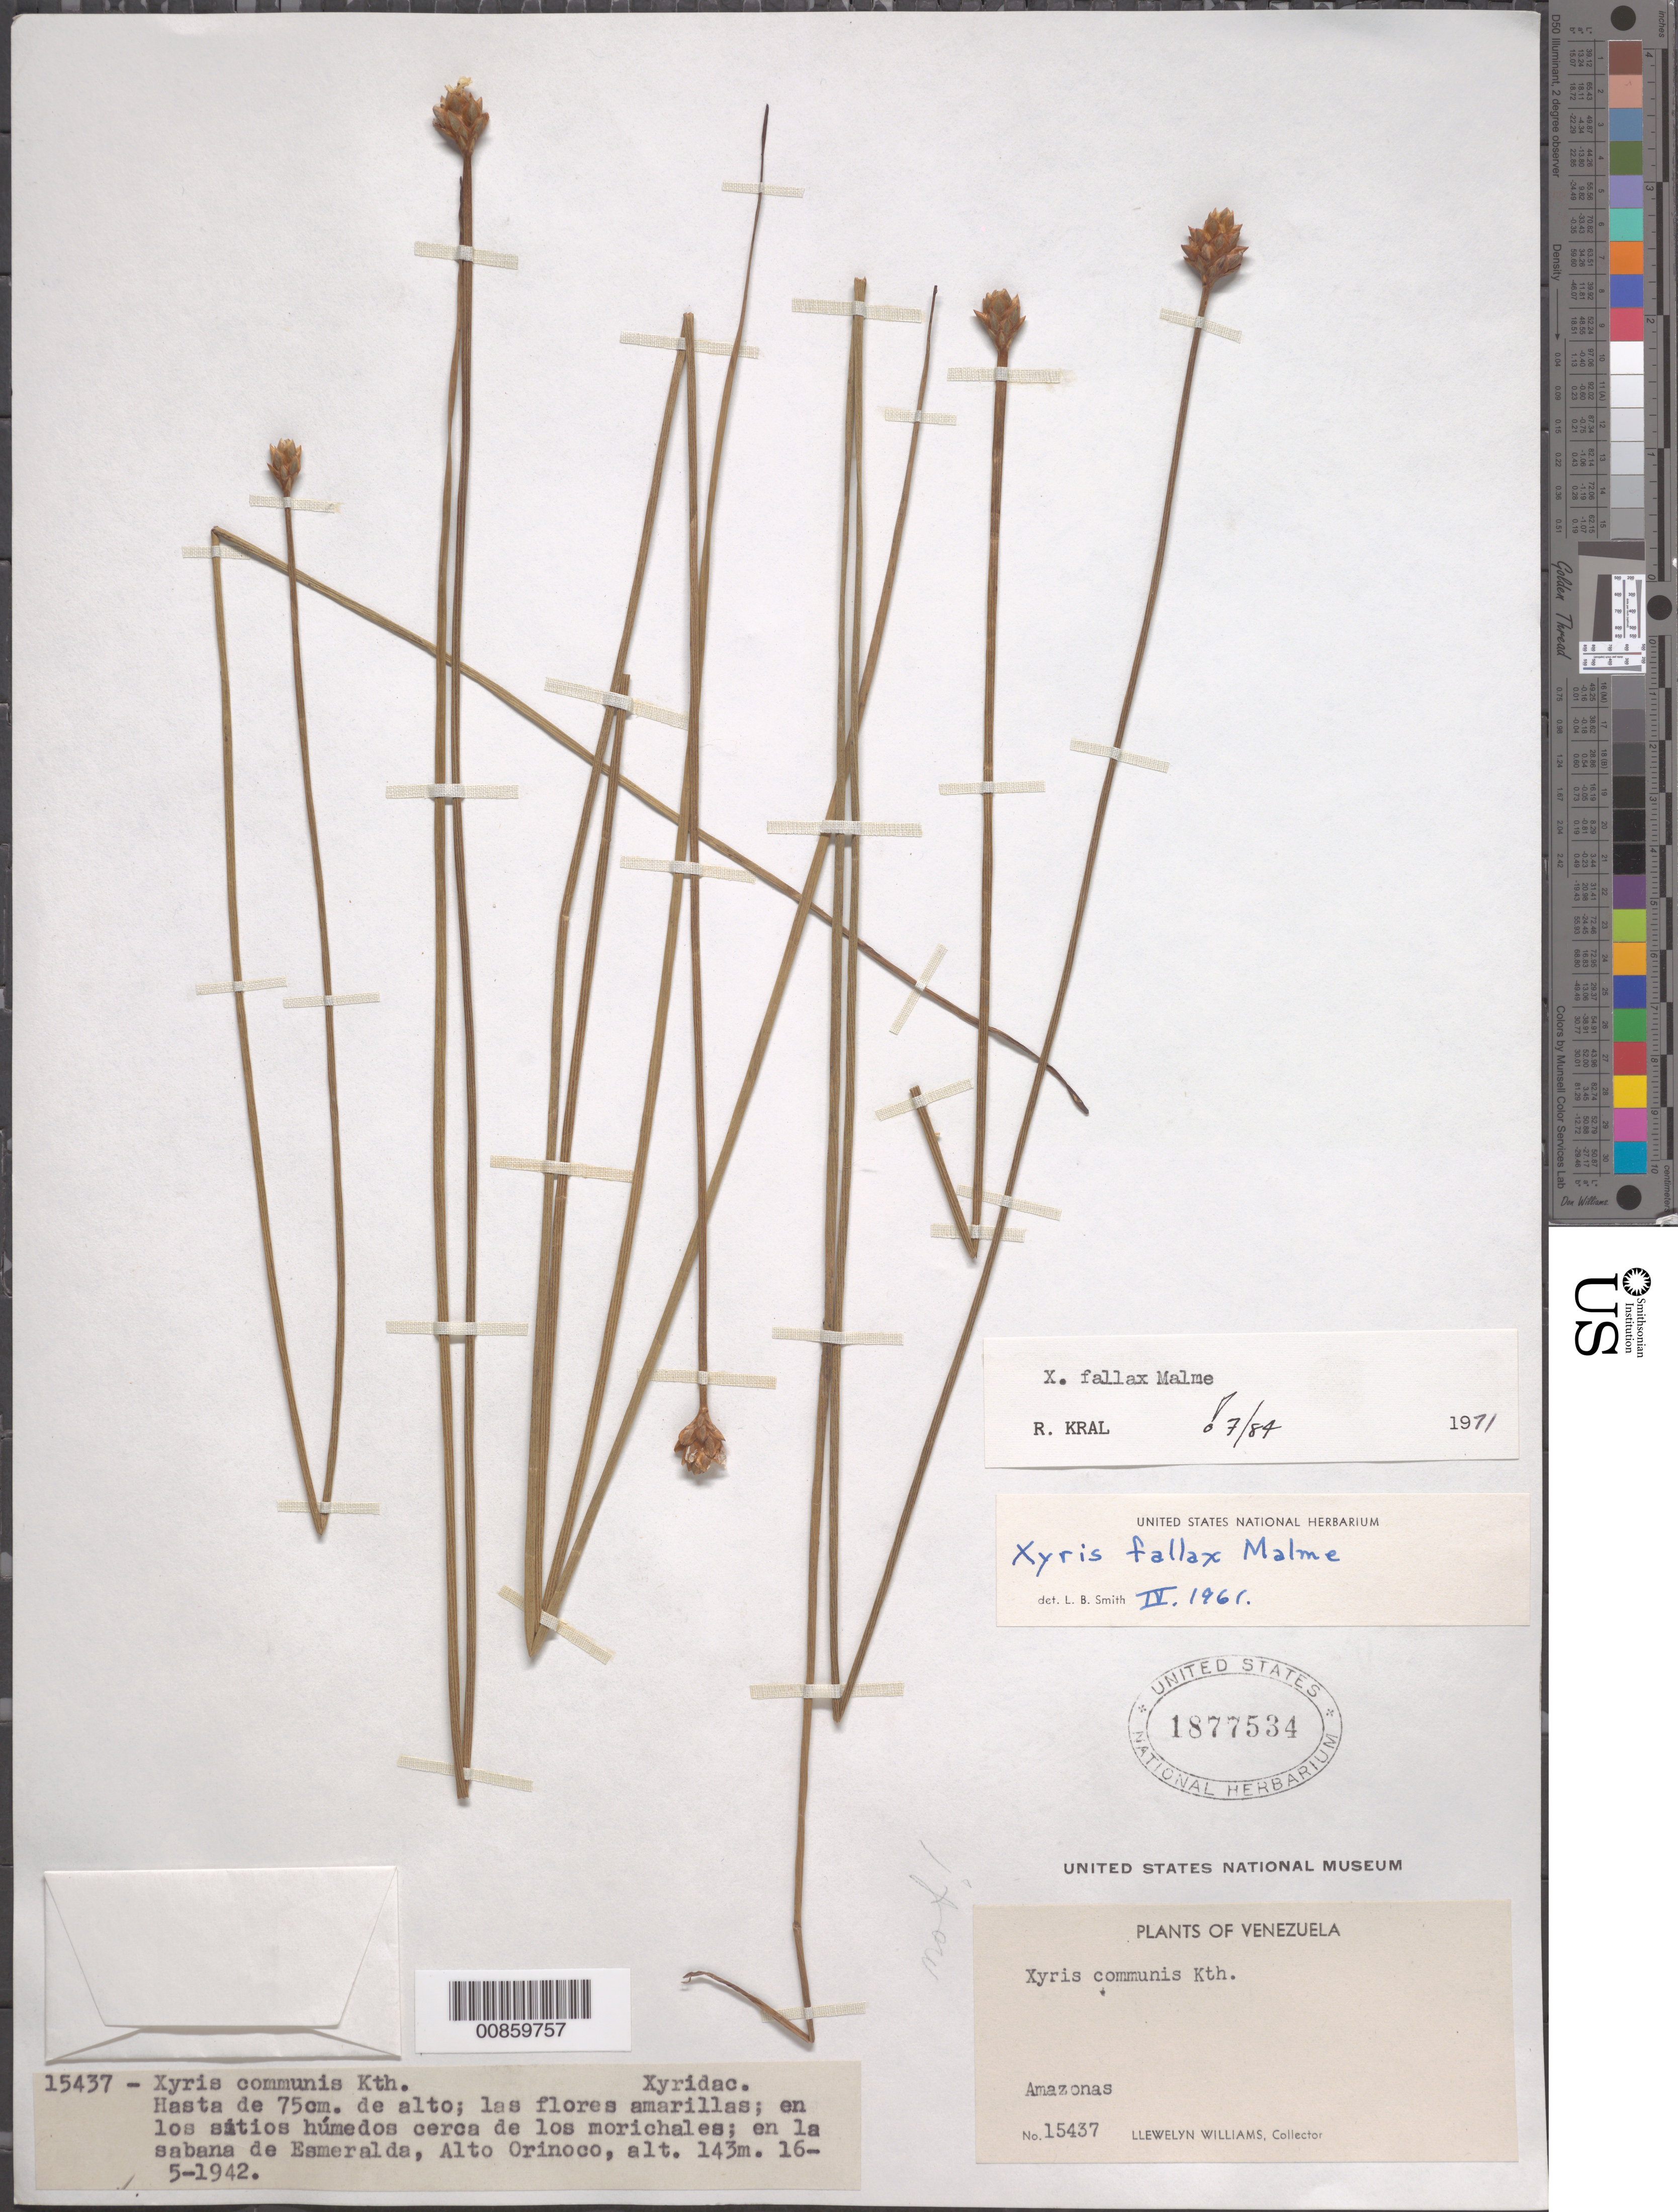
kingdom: Plantae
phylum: Tracheophyta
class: Liliopsida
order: Poales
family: Xyridaceae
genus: Xyris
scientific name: Xyris fallax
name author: Malme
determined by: Kral, Robert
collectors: Ll. Williams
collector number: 15437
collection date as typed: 16-May-42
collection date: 1942-05-16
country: Venezuela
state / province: Amazonas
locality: Esmeralda, Alto Orinoco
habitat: En los sítios húmedos cerca de los morichales; sabana.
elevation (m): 143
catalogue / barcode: US 1877534